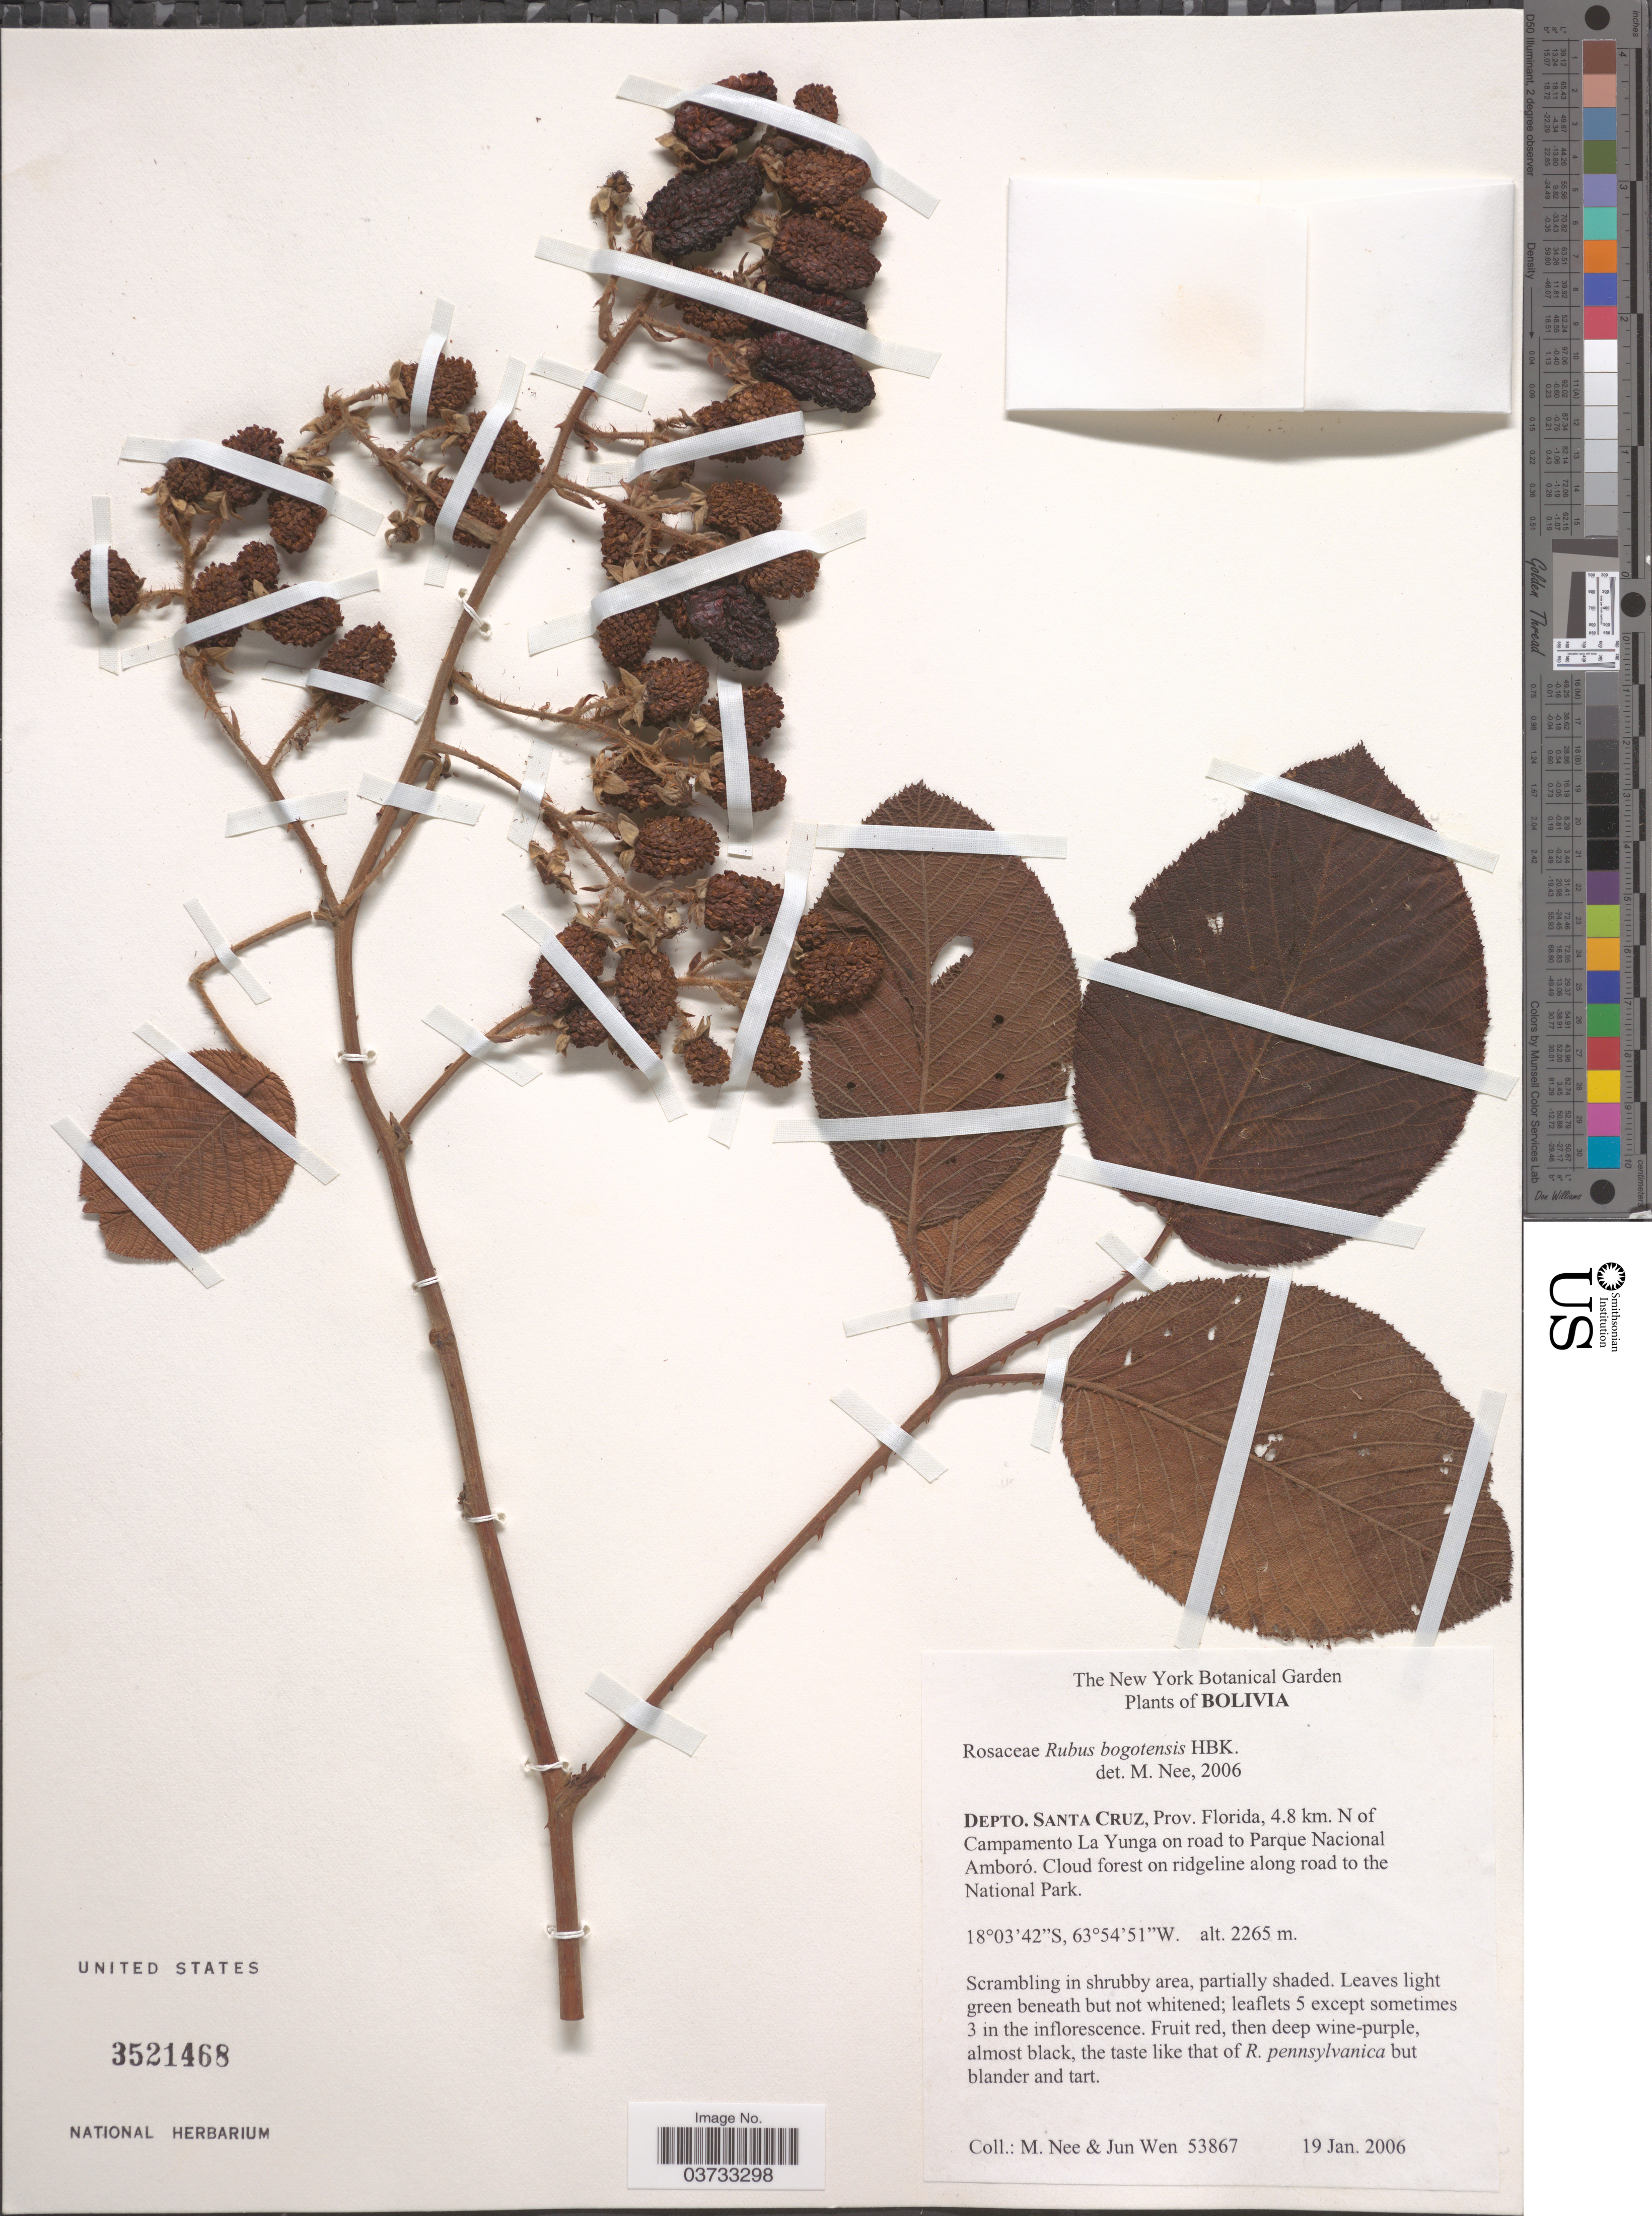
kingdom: Plantae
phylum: Tracheophyta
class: Magnoliopsida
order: Rosales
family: Rosaceae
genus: Rubus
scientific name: Rubus bogotensis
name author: Kunth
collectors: M. Nee & J. Wen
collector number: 53867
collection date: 2006-01-19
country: Bolivia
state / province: Santa Cruz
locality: Depto. Santa Cruz, Prov. Florida, 4.8 km. N of Campamento La Yunga on road to Parque Nacional Amboró. Along road to the National Park.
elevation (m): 2265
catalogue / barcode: US 3521468